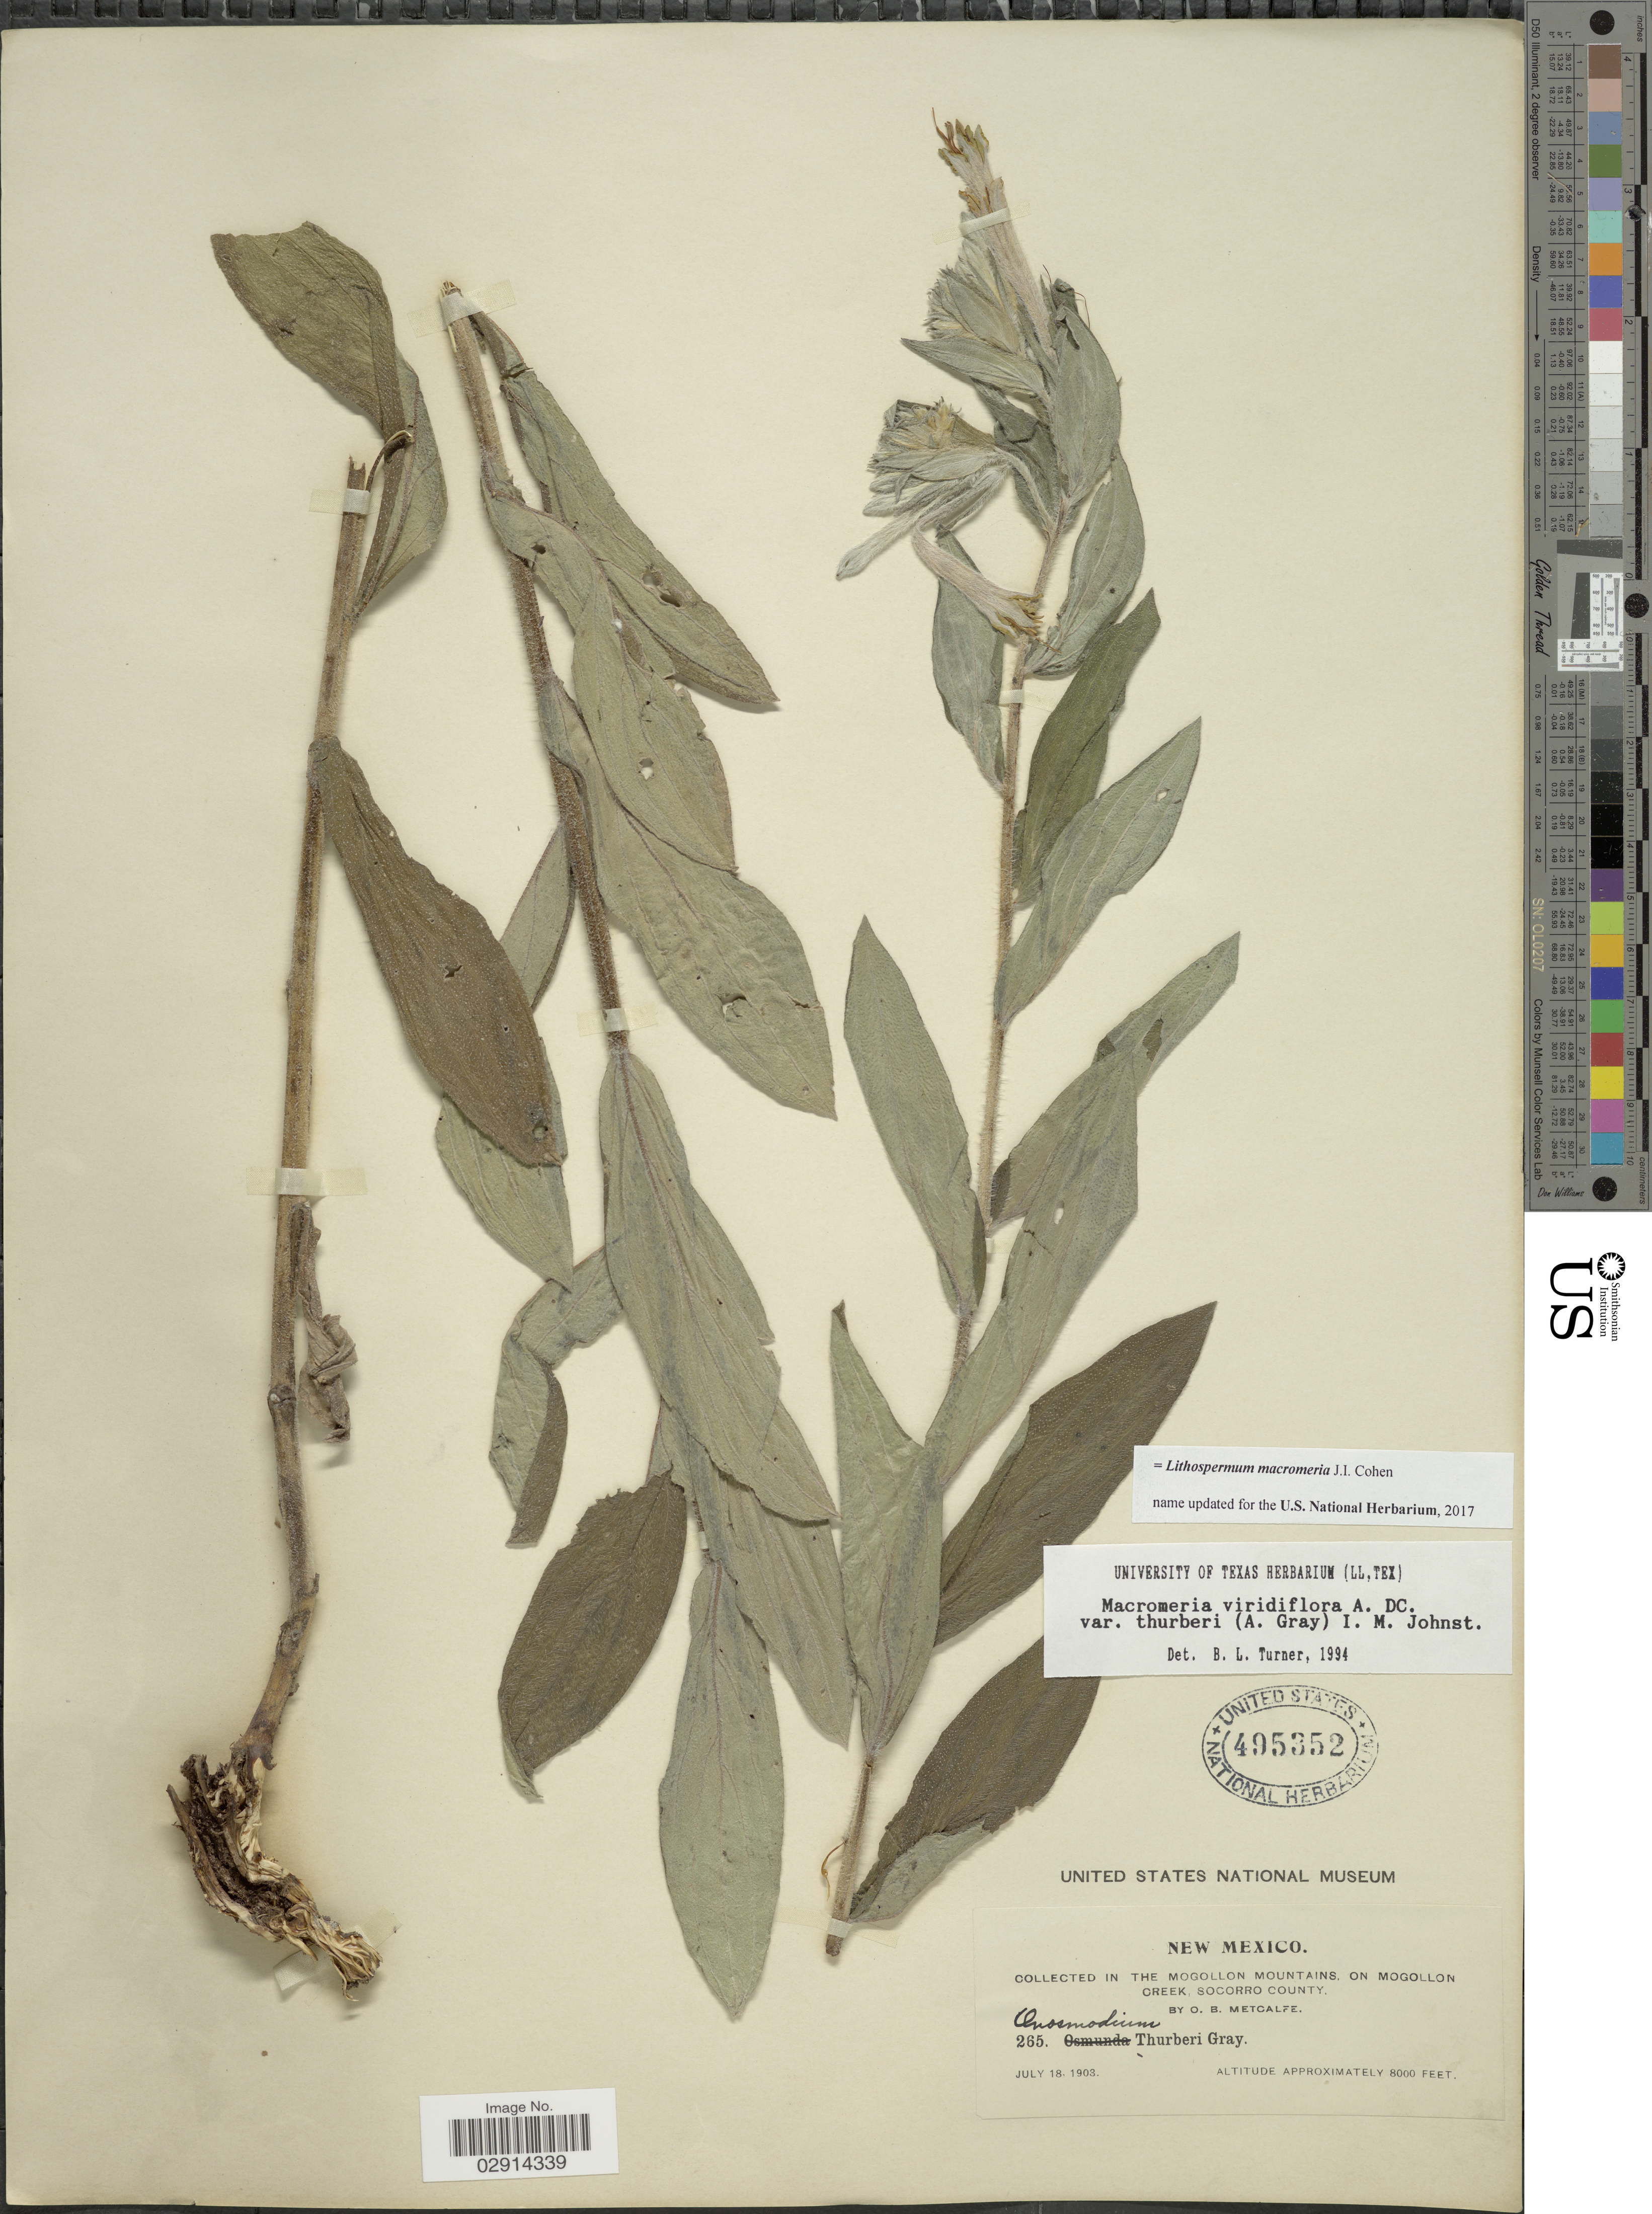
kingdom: Plantae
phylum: Tracheophyta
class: Magnoliopsida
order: Boraginales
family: Boraginaceae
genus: Lithospermum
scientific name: Lithospermum macromeria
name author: Cohen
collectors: O. B. Metcalfe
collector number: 265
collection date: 1903-07-18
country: United States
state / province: New Mexico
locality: In the Mogollon Mountains, on Mogollon Creek, Socorro County.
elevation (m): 2438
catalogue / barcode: US 495352